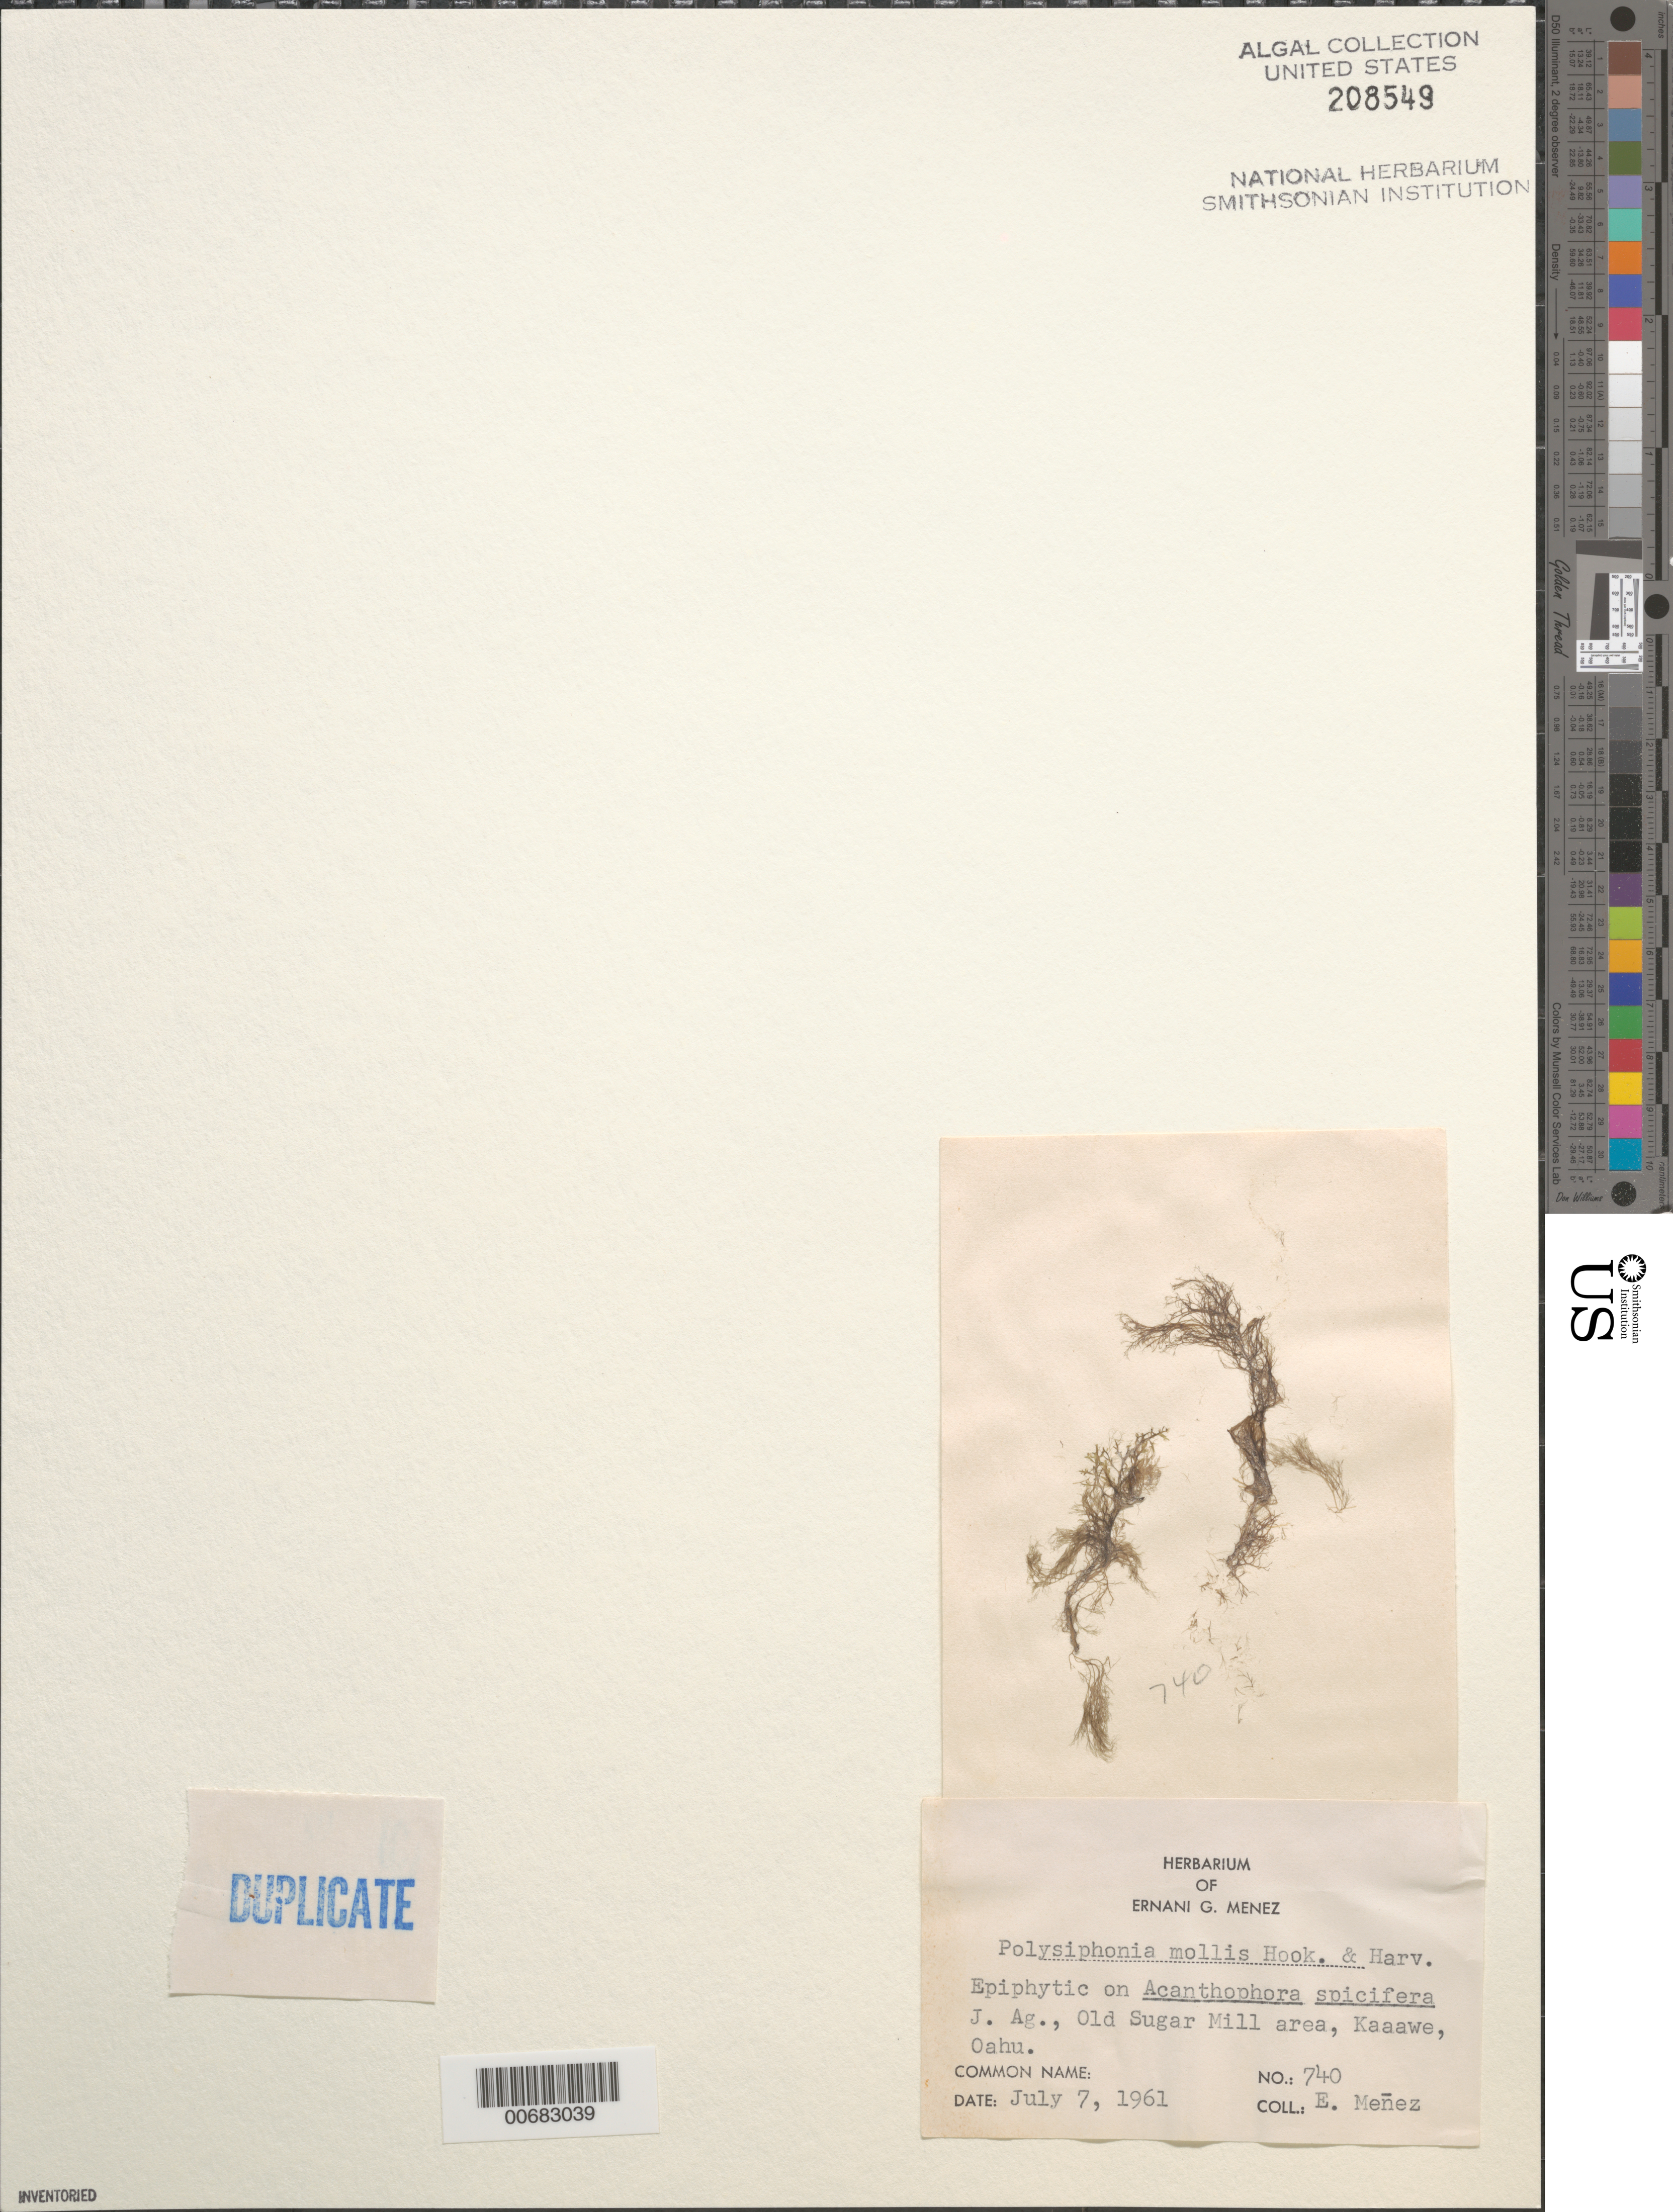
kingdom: Plantae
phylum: Rhodophyta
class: Florideophyceae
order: Ceramiales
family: Rhodomelaceae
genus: Polysiphonia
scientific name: Polysiphonia mollis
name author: Hook. f. & Harv.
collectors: Meñez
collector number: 740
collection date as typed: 07 Jul 1961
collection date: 1961-07-07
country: United States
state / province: Hawaii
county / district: Honolulu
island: Oahu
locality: Old Sugar Mill area, Kaaawe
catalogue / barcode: US 208549